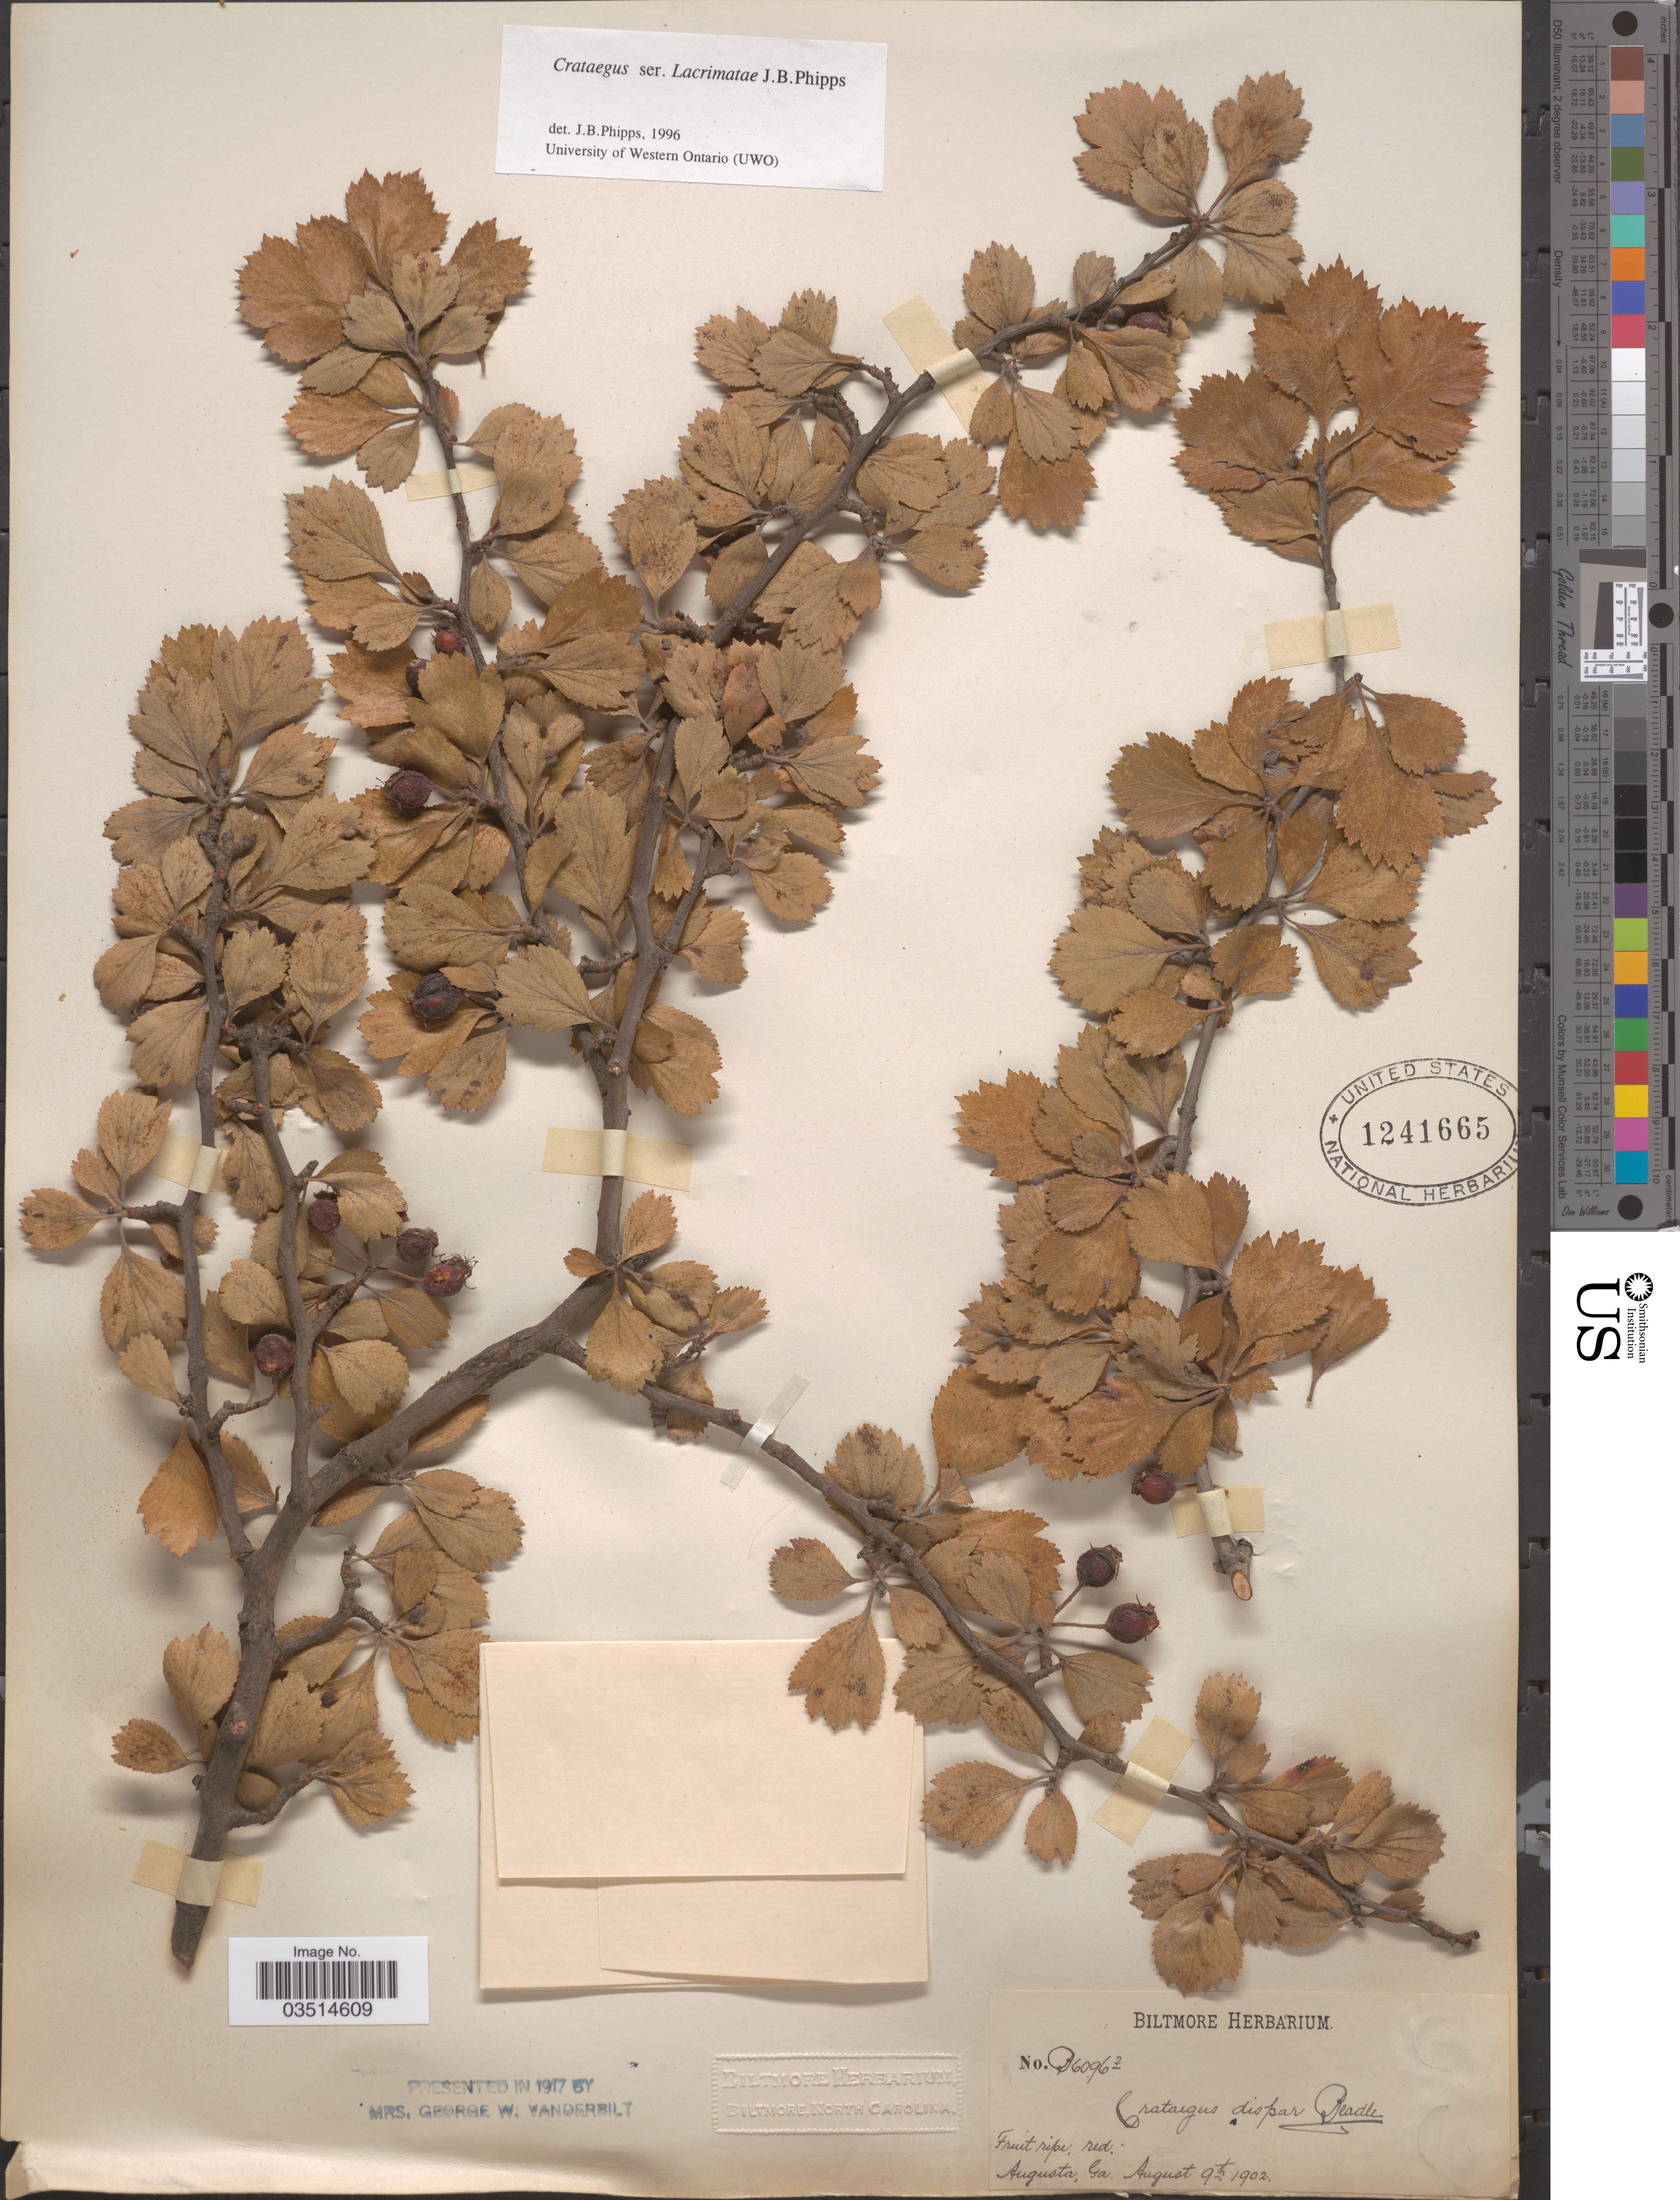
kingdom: Plantae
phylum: Tracheophyta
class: Magnoliopsida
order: Rosales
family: Rosaceae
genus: Crataegus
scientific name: Crataegus dispar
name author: Beadle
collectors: ex herb. Biltmore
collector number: B6096²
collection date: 1902-08-09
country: United States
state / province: Georgia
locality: Augusta.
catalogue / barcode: US 1241665